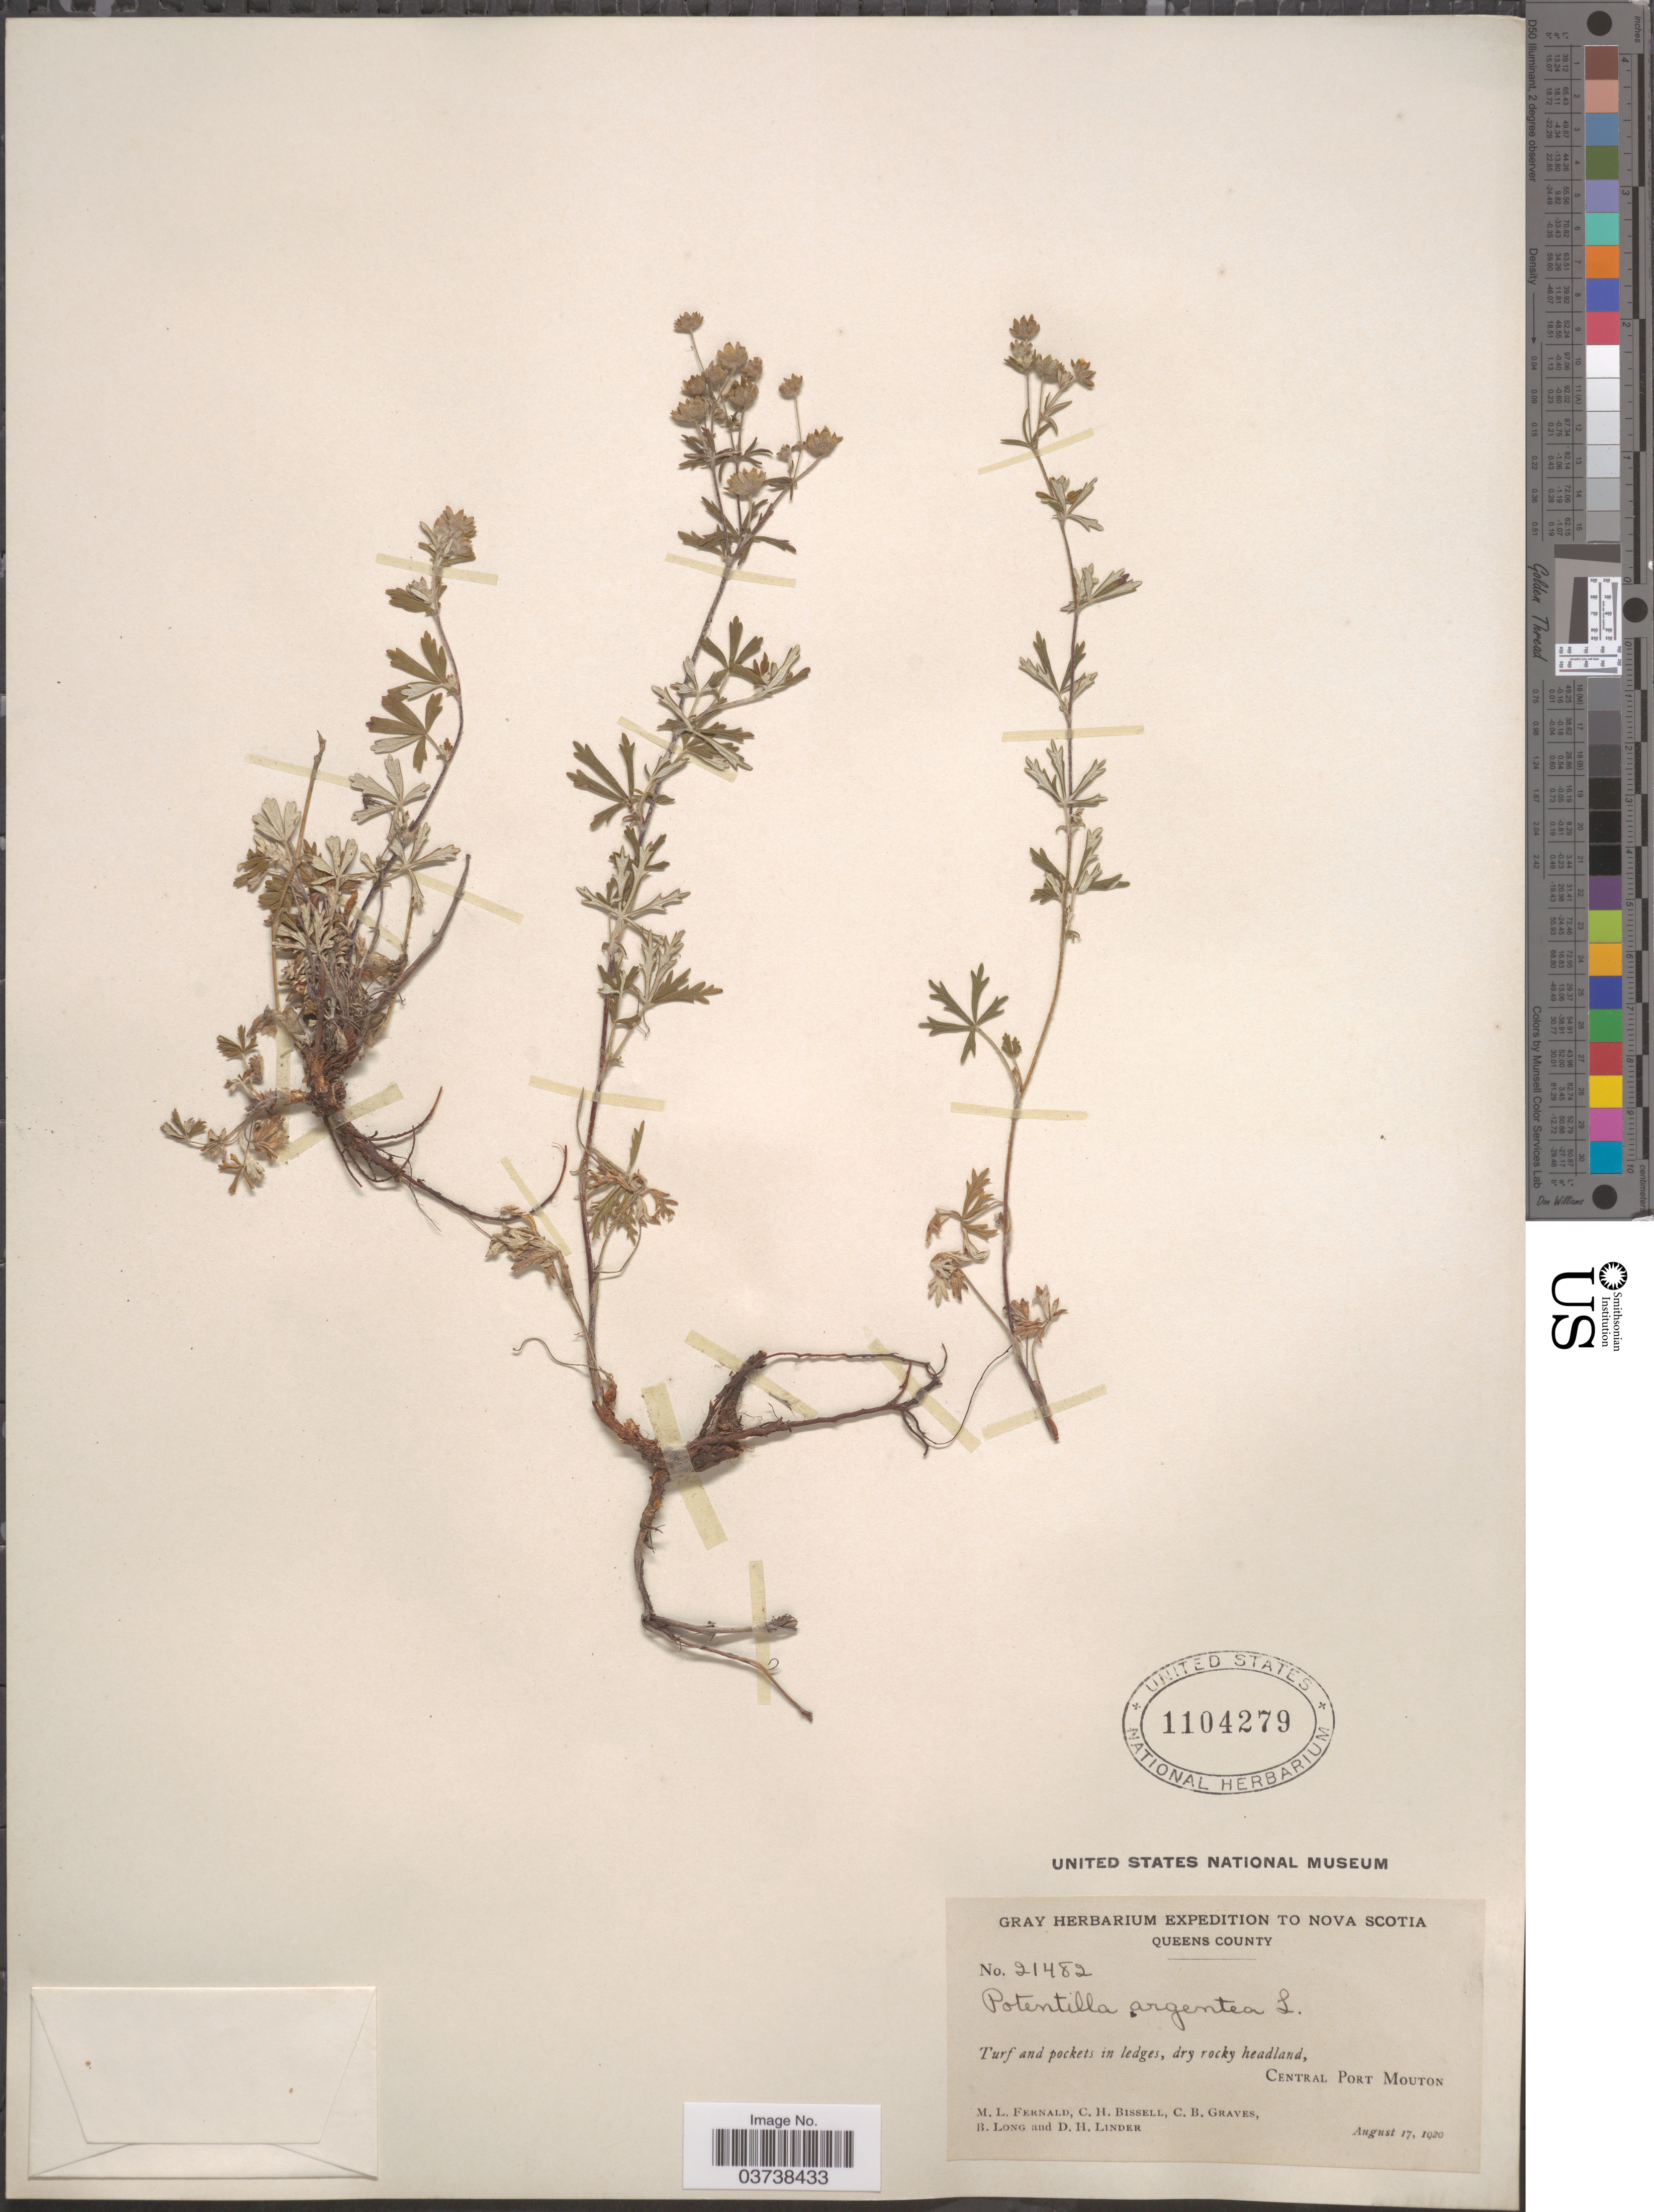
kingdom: Plantae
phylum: Tracheophyta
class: Magnoliopsida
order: Rosales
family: Rosaceae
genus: Potentilla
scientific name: Potentilla argentea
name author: L.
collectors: M. L. Fernald, C. Bissell, C. Graves, B. Long & D. Linder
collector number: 21482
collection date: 1920-08-17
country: Canada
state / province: Nova Scotia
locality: Queens County. Turf and pockets in ledges, dry rocky headland, Central Port Mouton.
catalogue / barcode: US 1104279